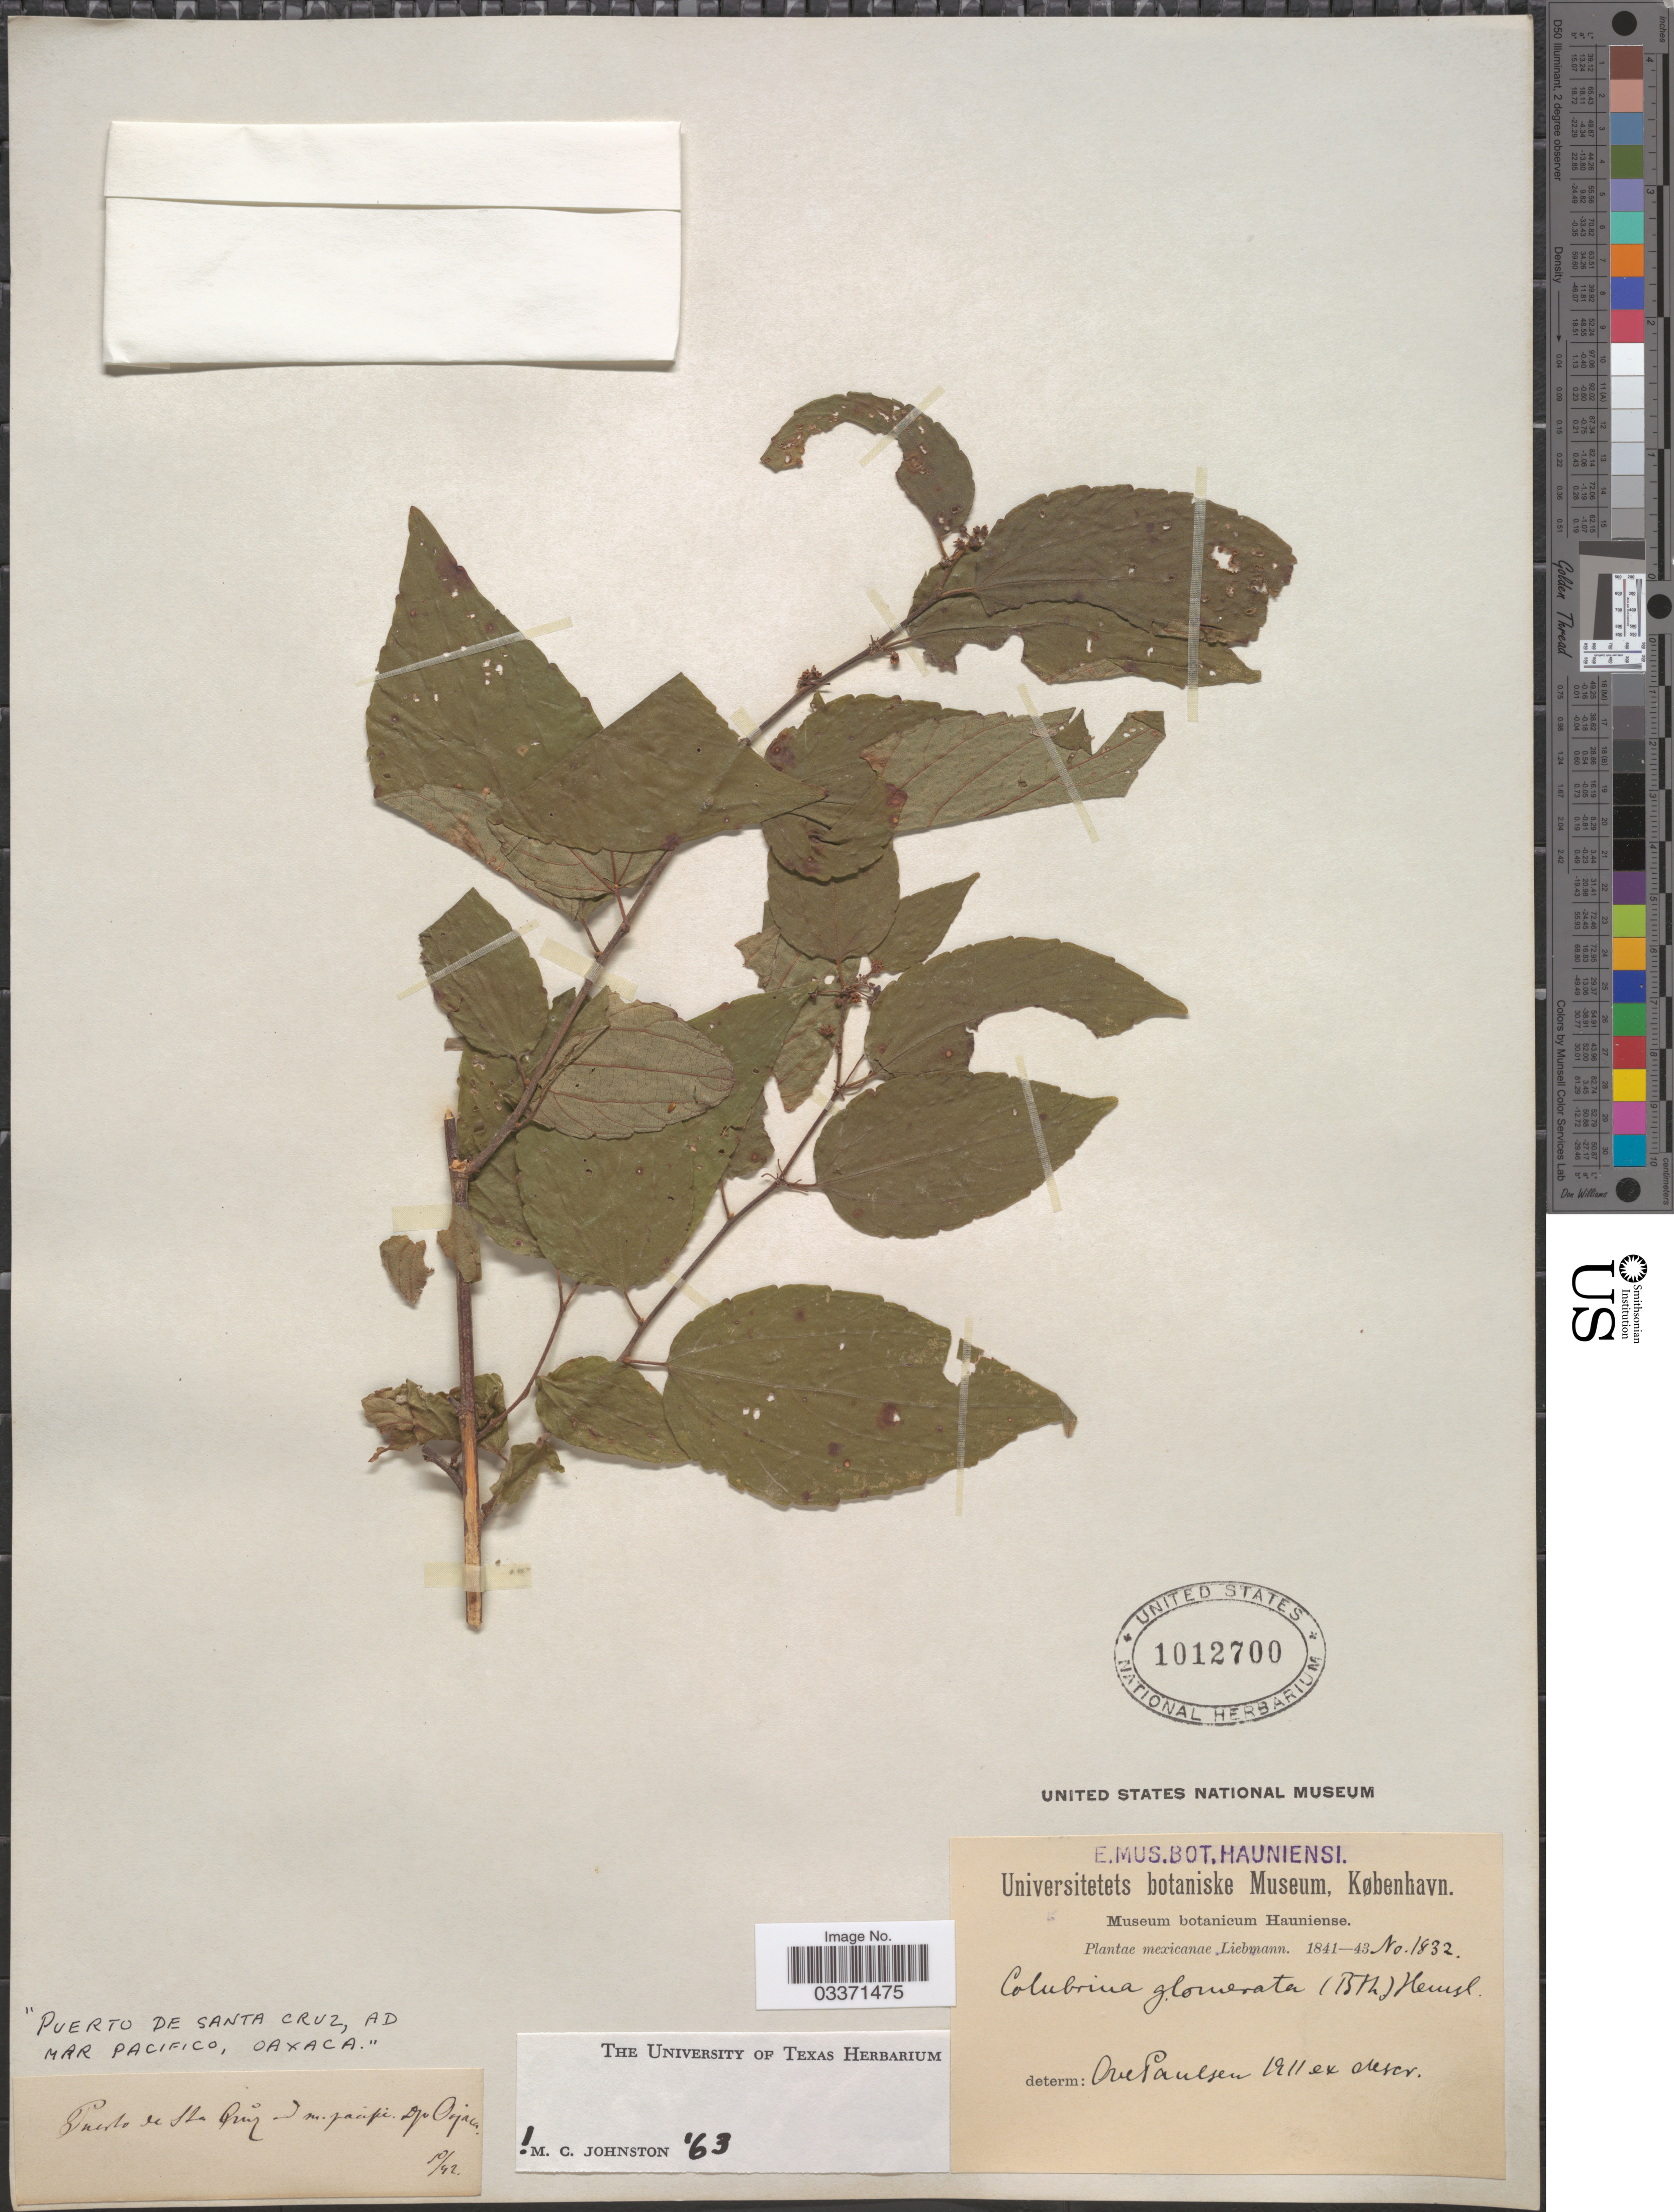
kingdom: Plantae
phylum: Tracheophyta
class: Magnoliopsida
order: Rosales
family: Rhamnaceae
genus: Colubrina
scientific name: Colubrina glabra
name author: S. Watson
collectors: Liebmann, --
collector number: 1832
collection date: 1841/1843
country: Mexico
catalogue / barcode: US 1012700